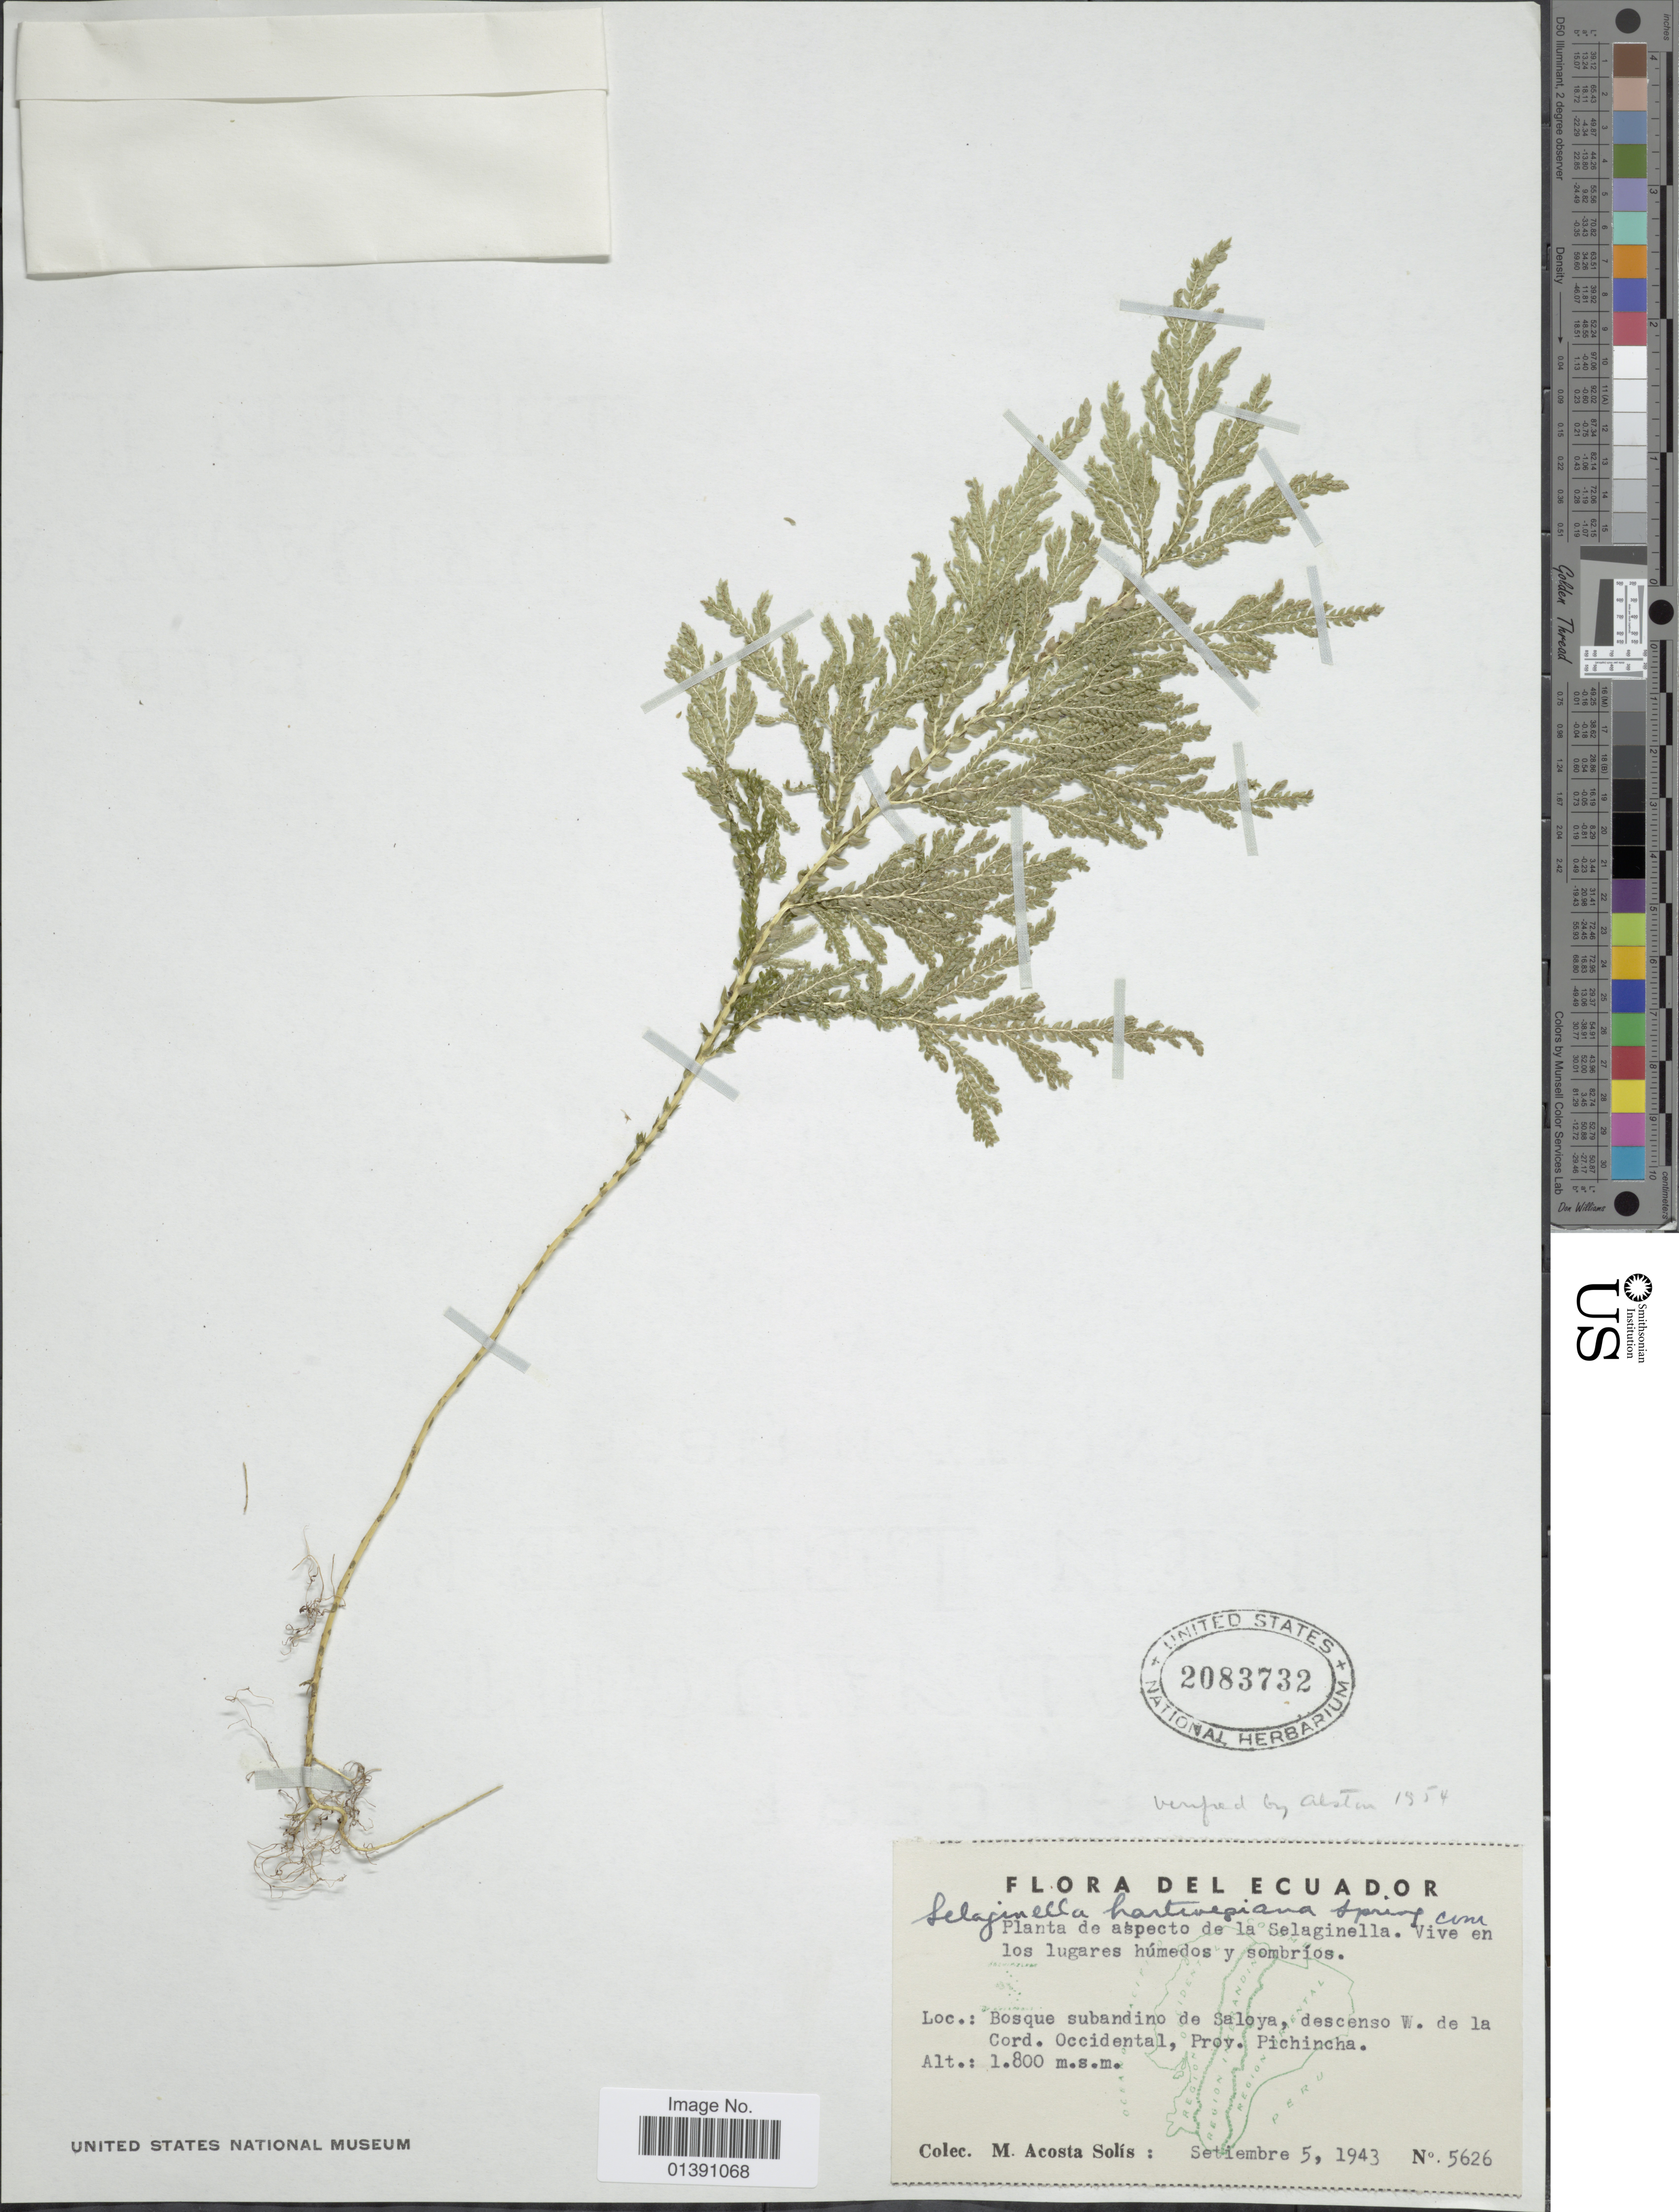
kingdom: Plantae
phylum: Tracheophyta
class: Lycopodiopsida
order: Selaginellales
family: Selaginellaceae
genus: Selaginella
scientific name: Selaginella hartwegiana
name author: Spring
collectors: M. Acosta Solis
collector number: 5626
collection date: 1943-09-05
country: Ecuador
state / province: Pichincha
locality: Bosque subandino de Saloya, descenso W. de la Cord. Occidental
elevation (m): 1800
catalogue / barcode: US 2083732